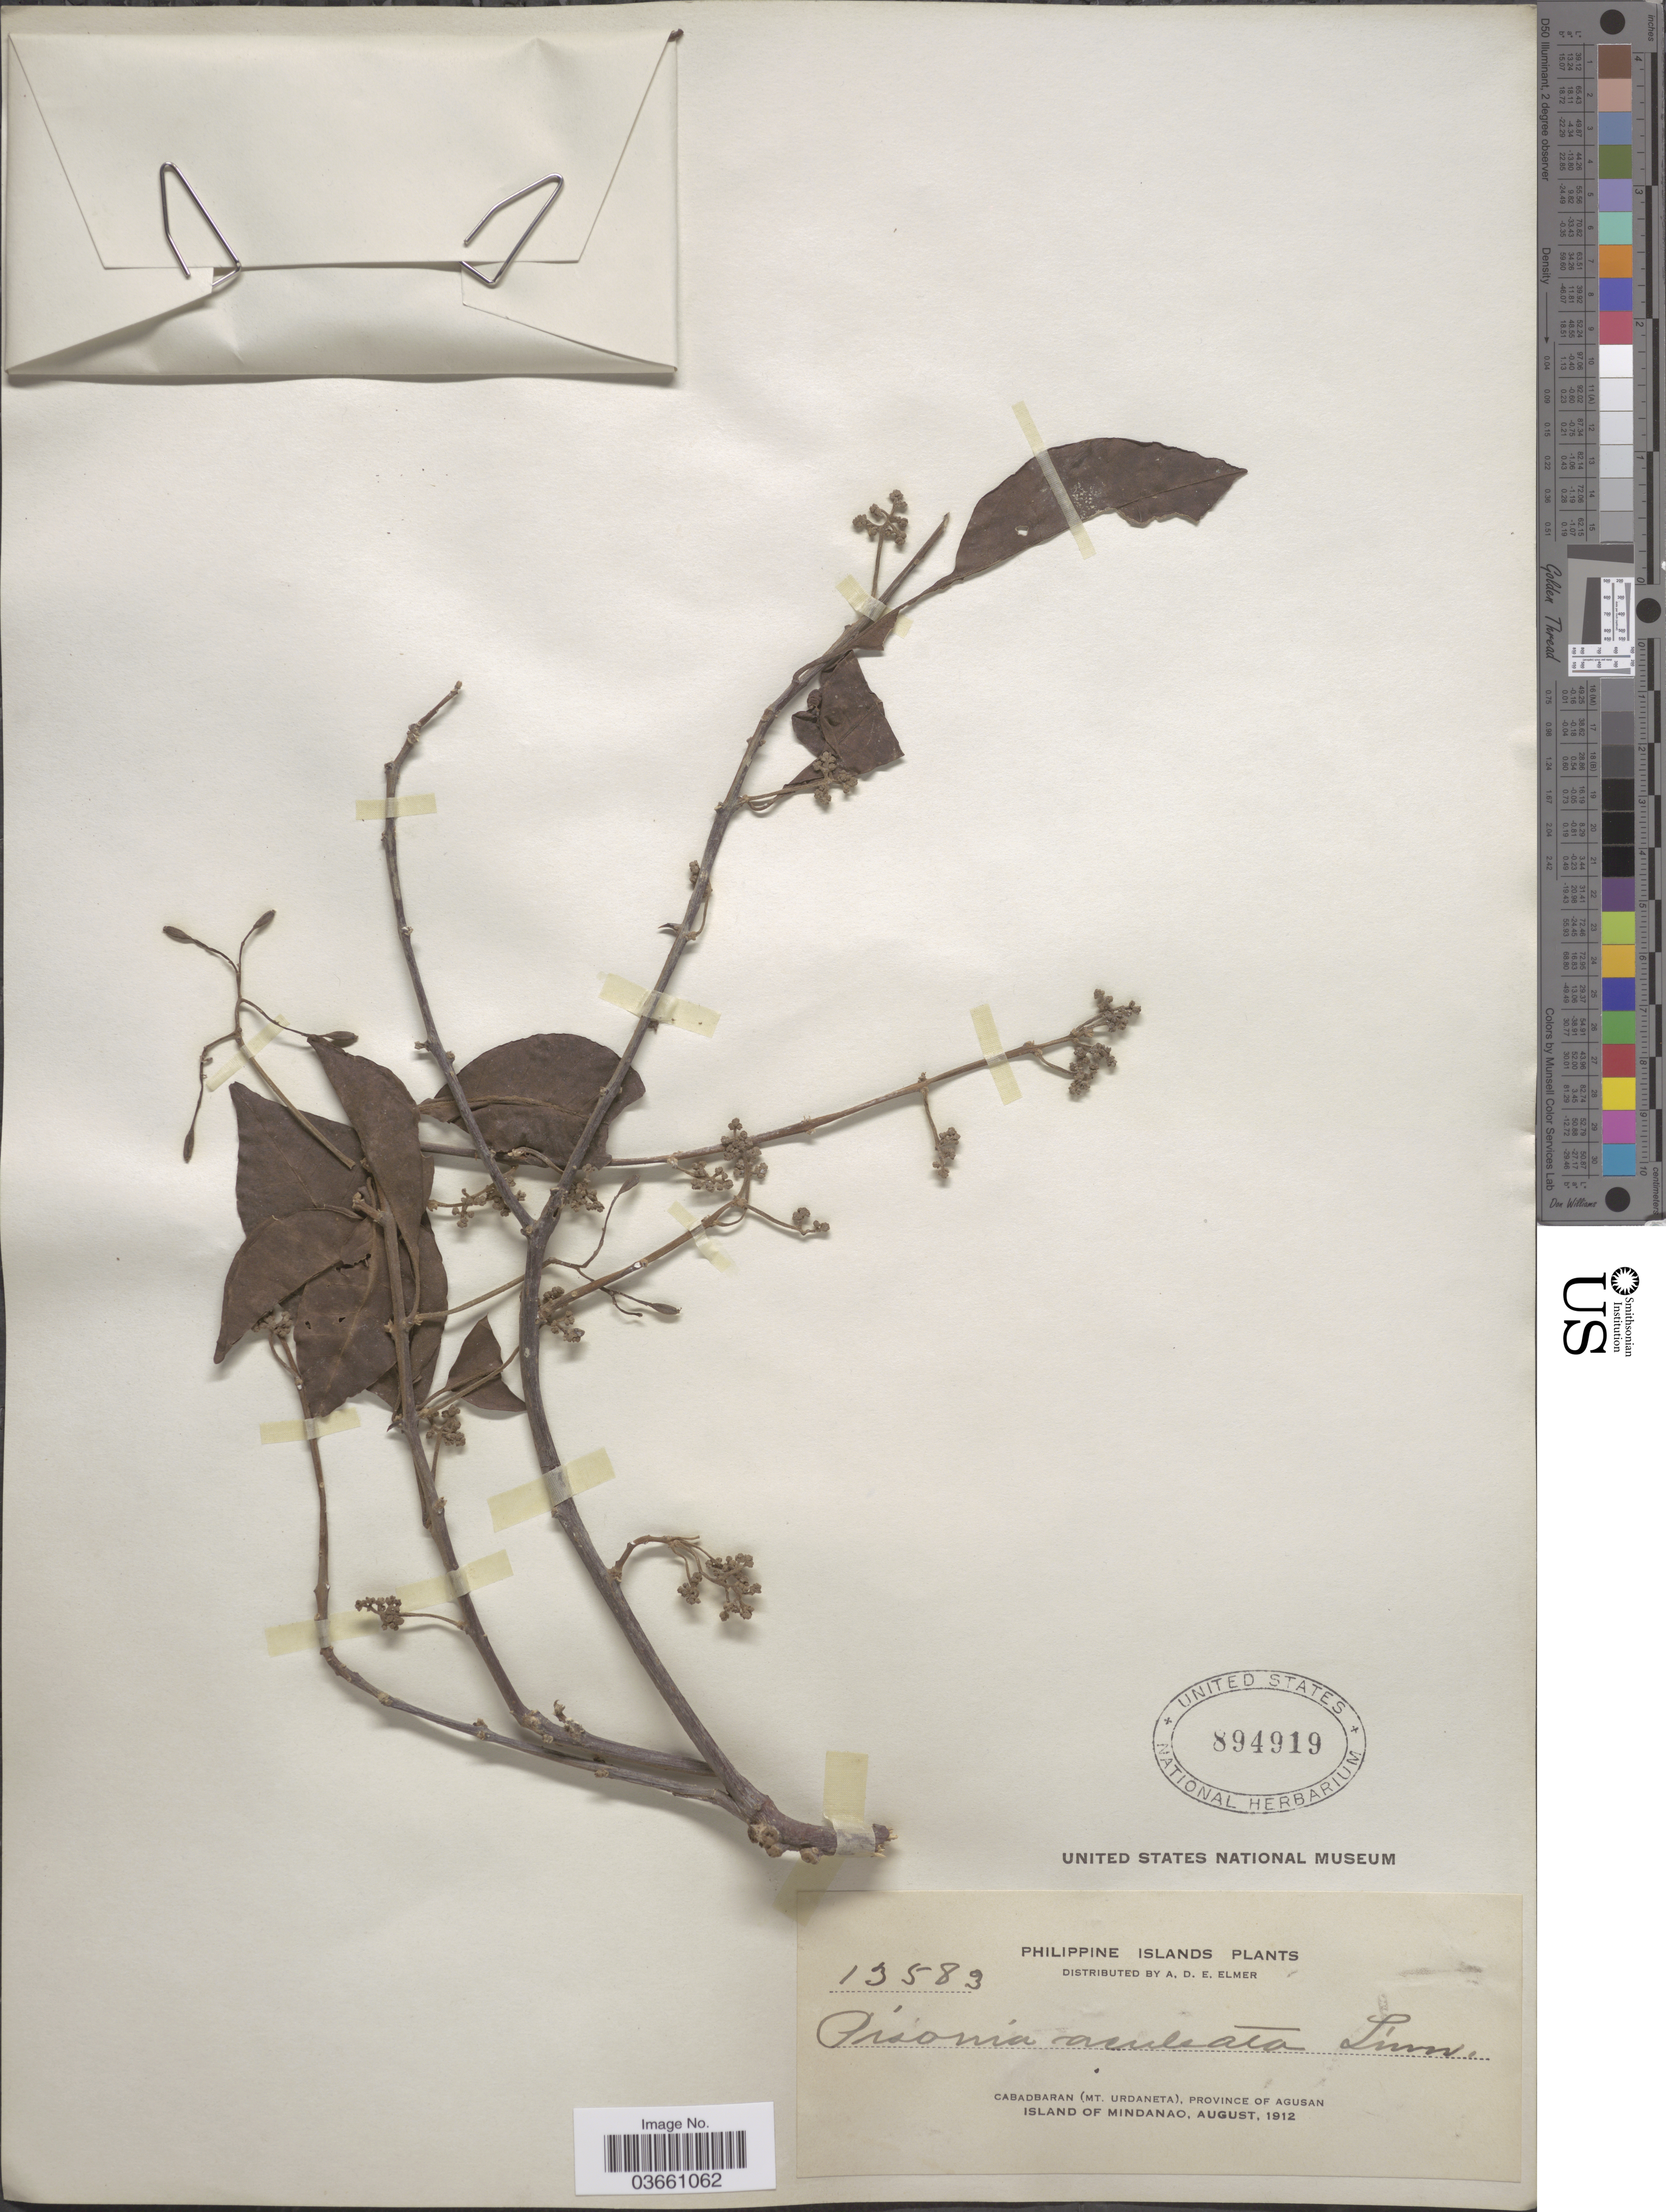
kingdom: Plantae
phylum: Tracheophyta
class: Magnoliopsida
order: Caryophyllales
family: Nyctaginaceae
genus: Pisonia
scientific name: Pisonia aculeata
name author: L.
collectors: A. D. E. Elmer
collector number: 13583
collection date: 1912-08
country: Philippines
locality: Cabadbaran (Mt. Urdaneta), Province of Agusan. Island of Mindanao.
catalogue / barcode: US 894919